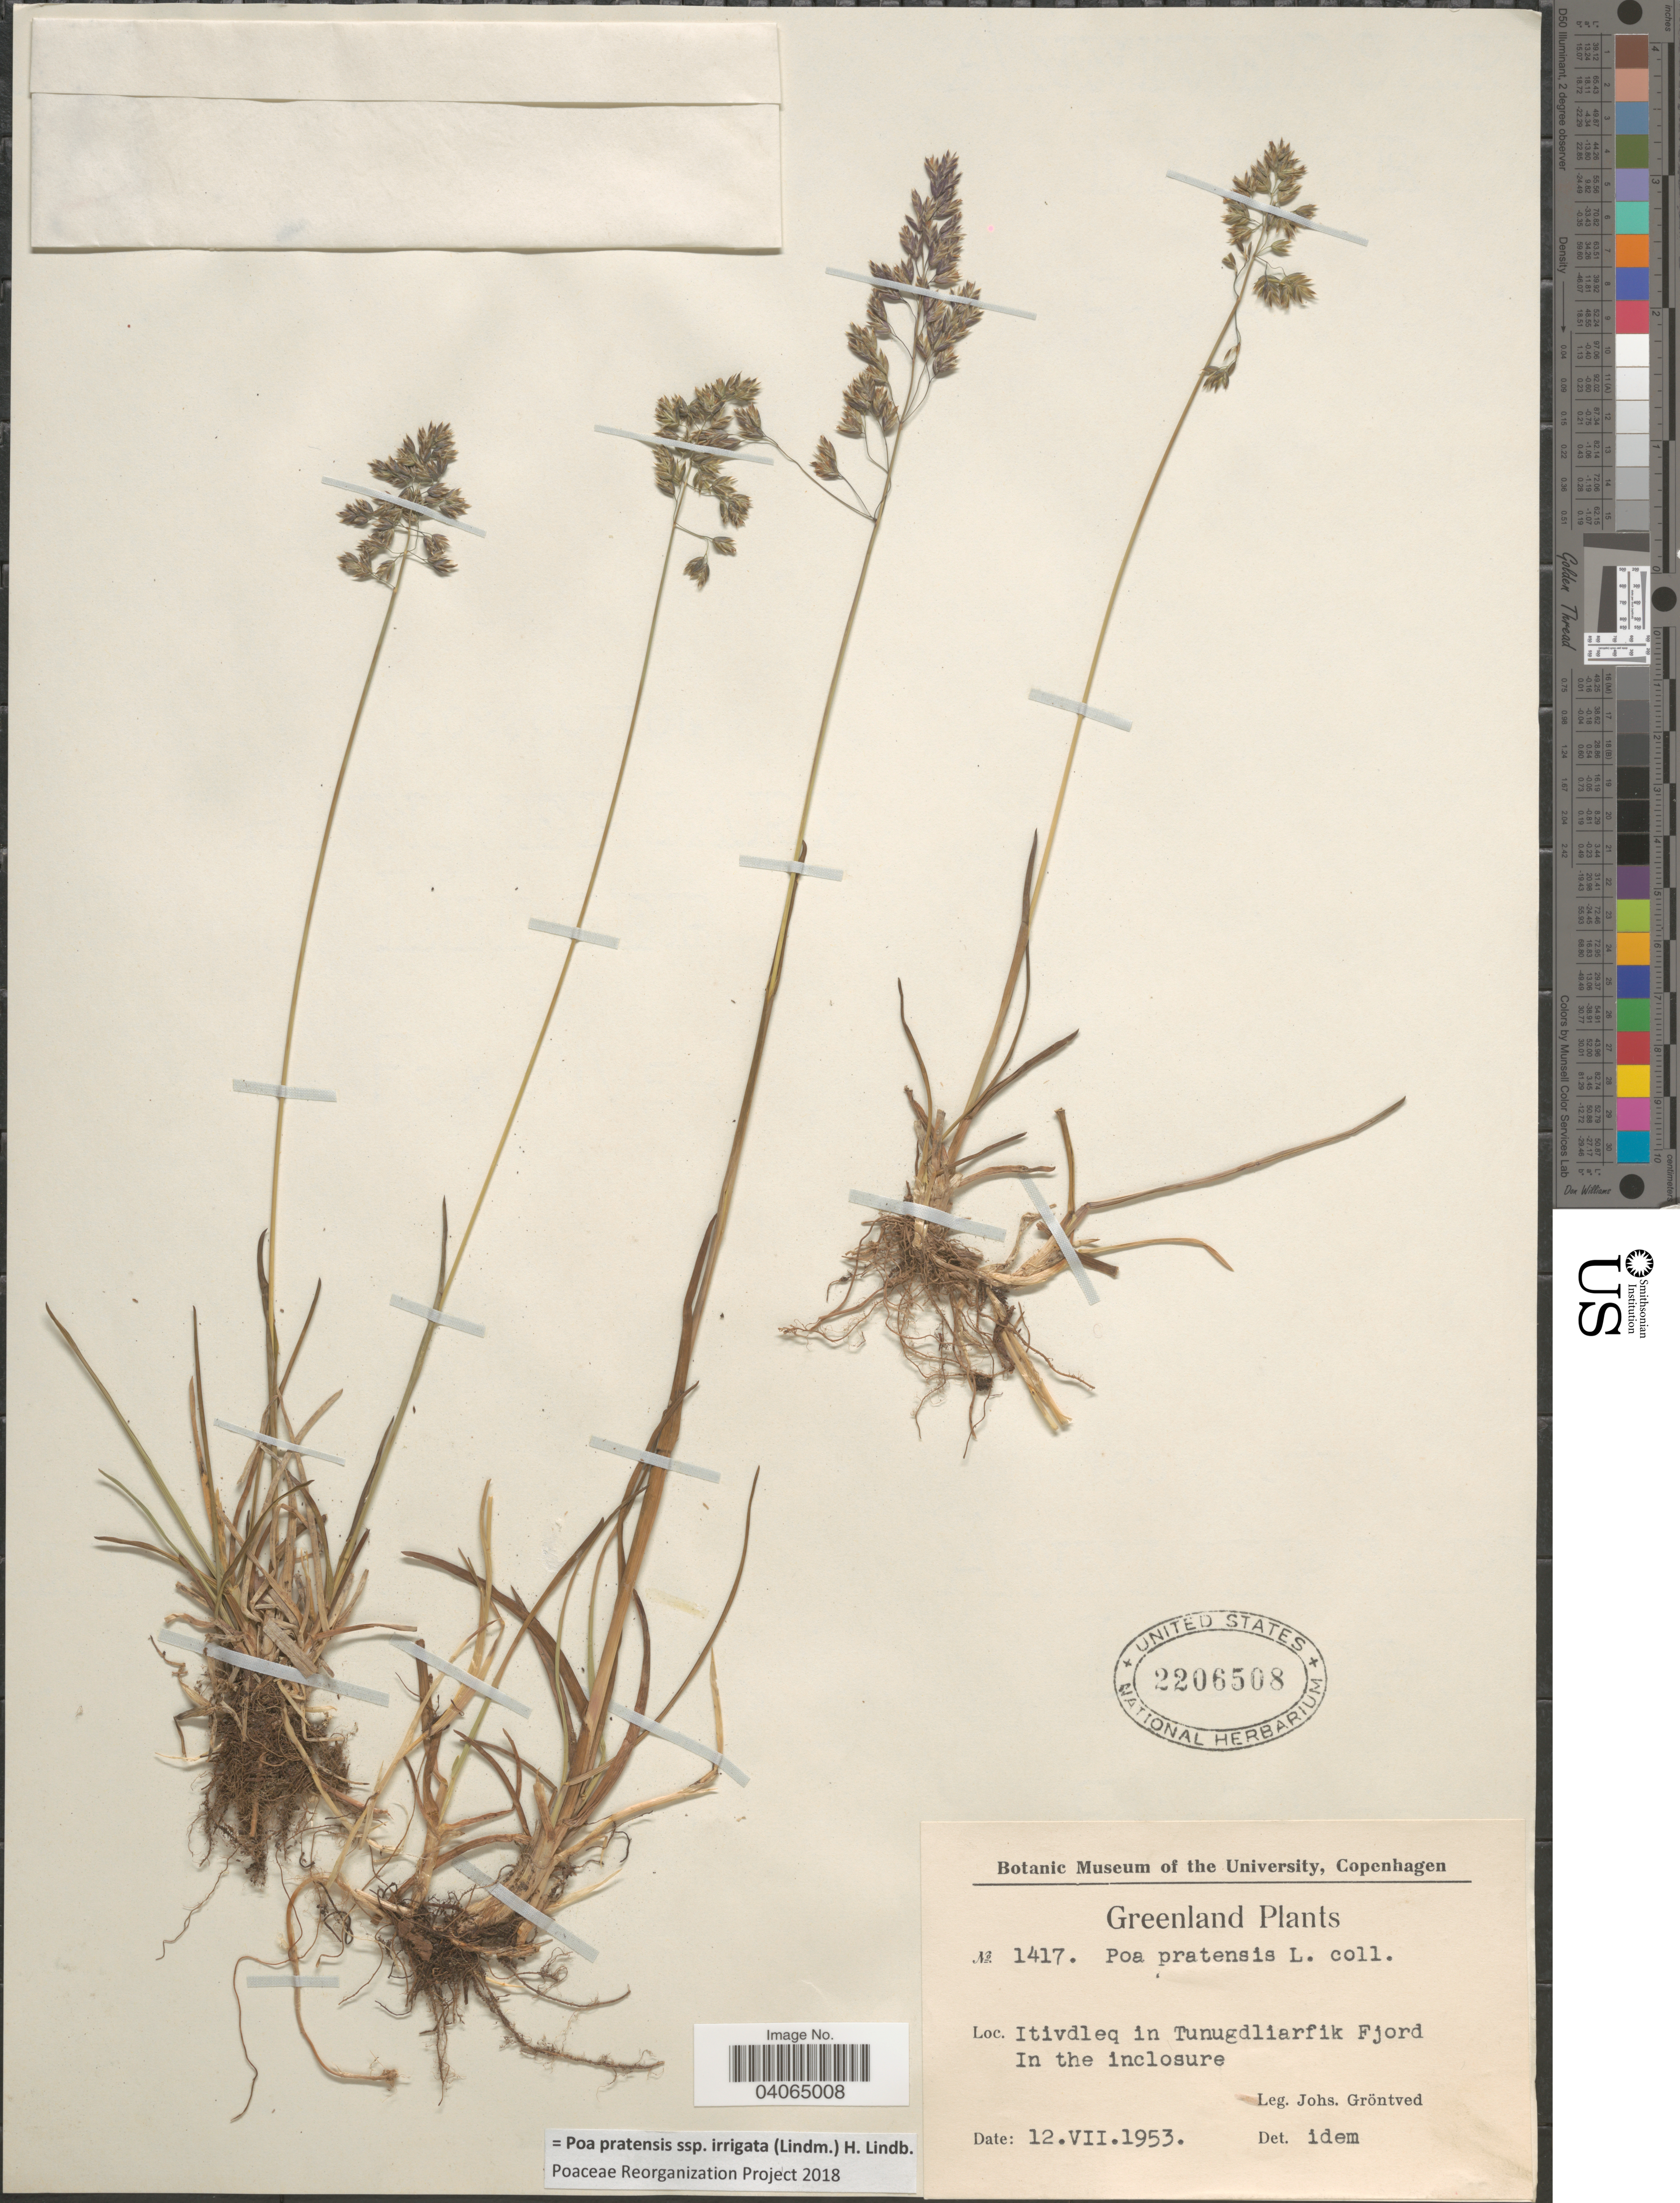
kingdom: Plantae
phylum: Tracheophyta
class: Liliopsida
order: Poales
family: Poaceae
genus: Poa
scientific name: Poa pratensis subsp. irrigata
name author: (Lindm.) H. Lindb.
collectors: J. Gröntved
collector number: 1417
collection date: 1953-07-12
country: Greenland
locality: Itivdleq in Tunugdliarfik Fjord. In the inclosure.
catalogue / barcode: US 2206508